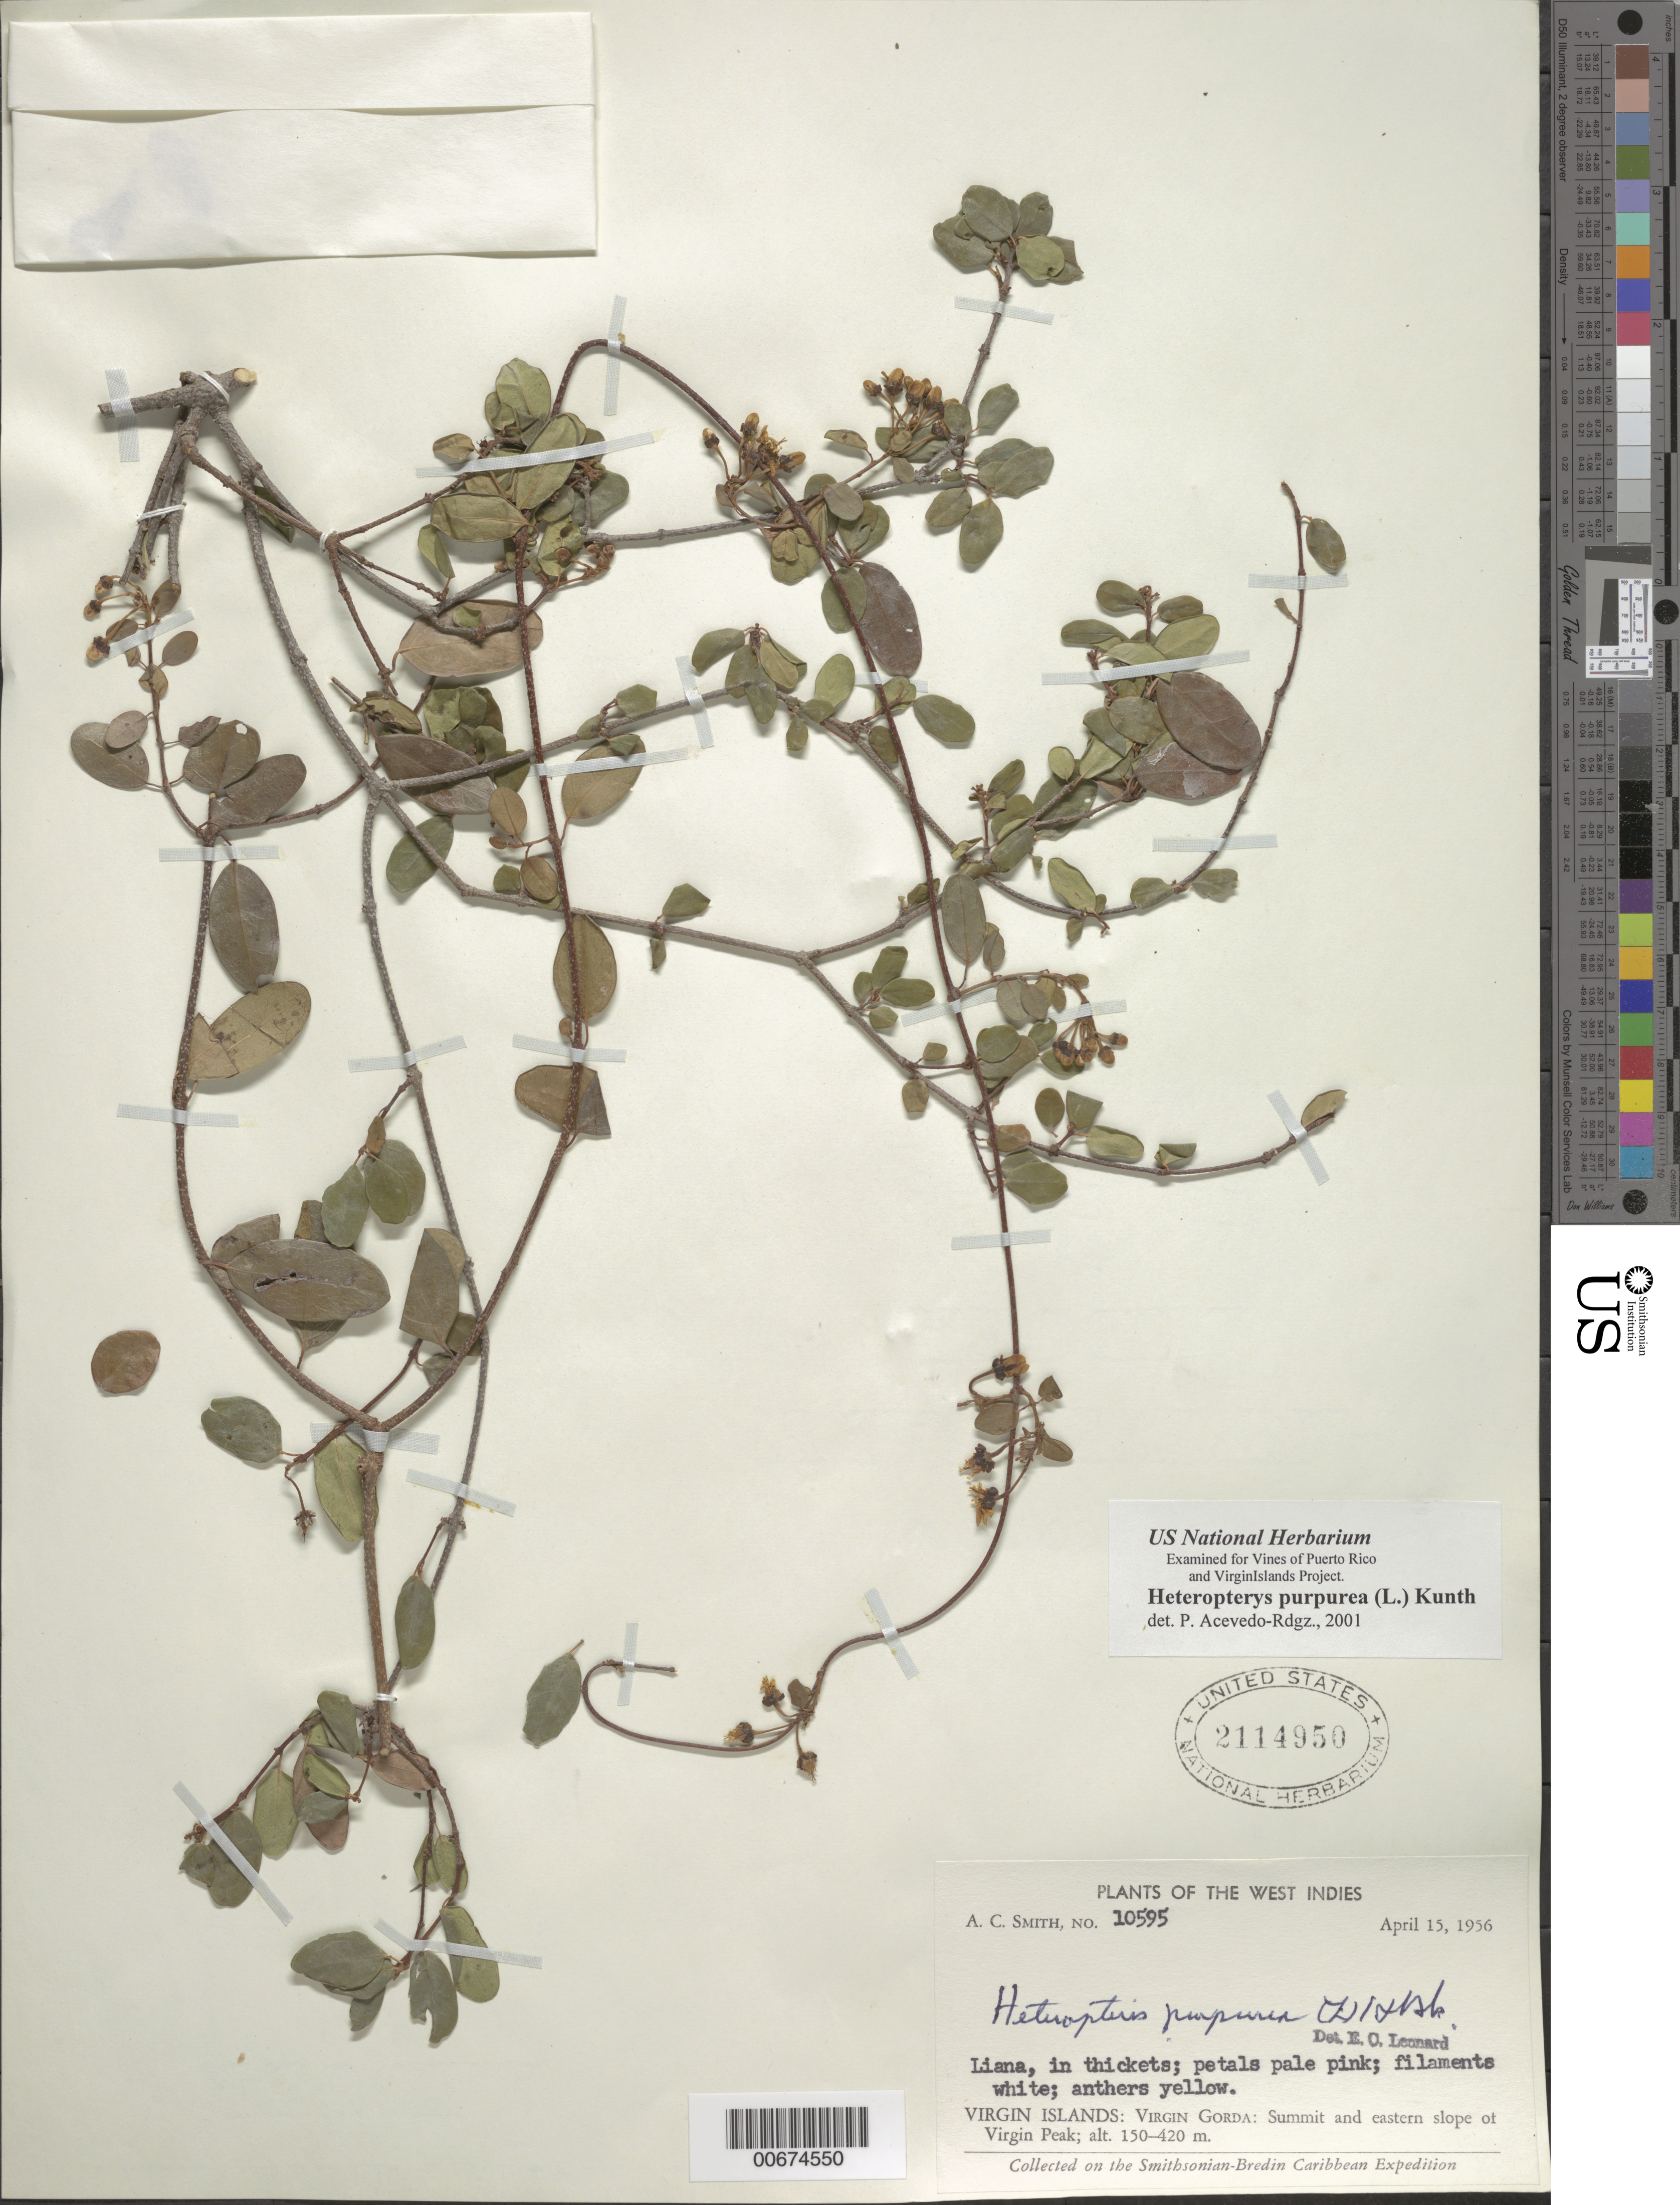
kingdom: Plantae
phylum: Tracheophyta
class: Magnoliopsida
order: Malpighiales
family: Malpighiaceae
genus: Heteropterys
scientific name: Heteropterys purpurea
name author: (L.) Kunth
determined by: Acevedo-Rodríguez, P., (BOT), Smithsonian Institution - National Museum of Natural History (UNITED STATES)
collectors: A. C. Smith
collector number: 10595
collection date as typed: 15 Apr 1956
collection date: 1956-04-15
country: British Virgin Islands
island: Virgin Gorda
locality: summit and eastern slope of Vigin Peak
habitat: in thickets on summit and eastern slope of peak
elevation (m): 150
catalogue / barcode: US 2114950